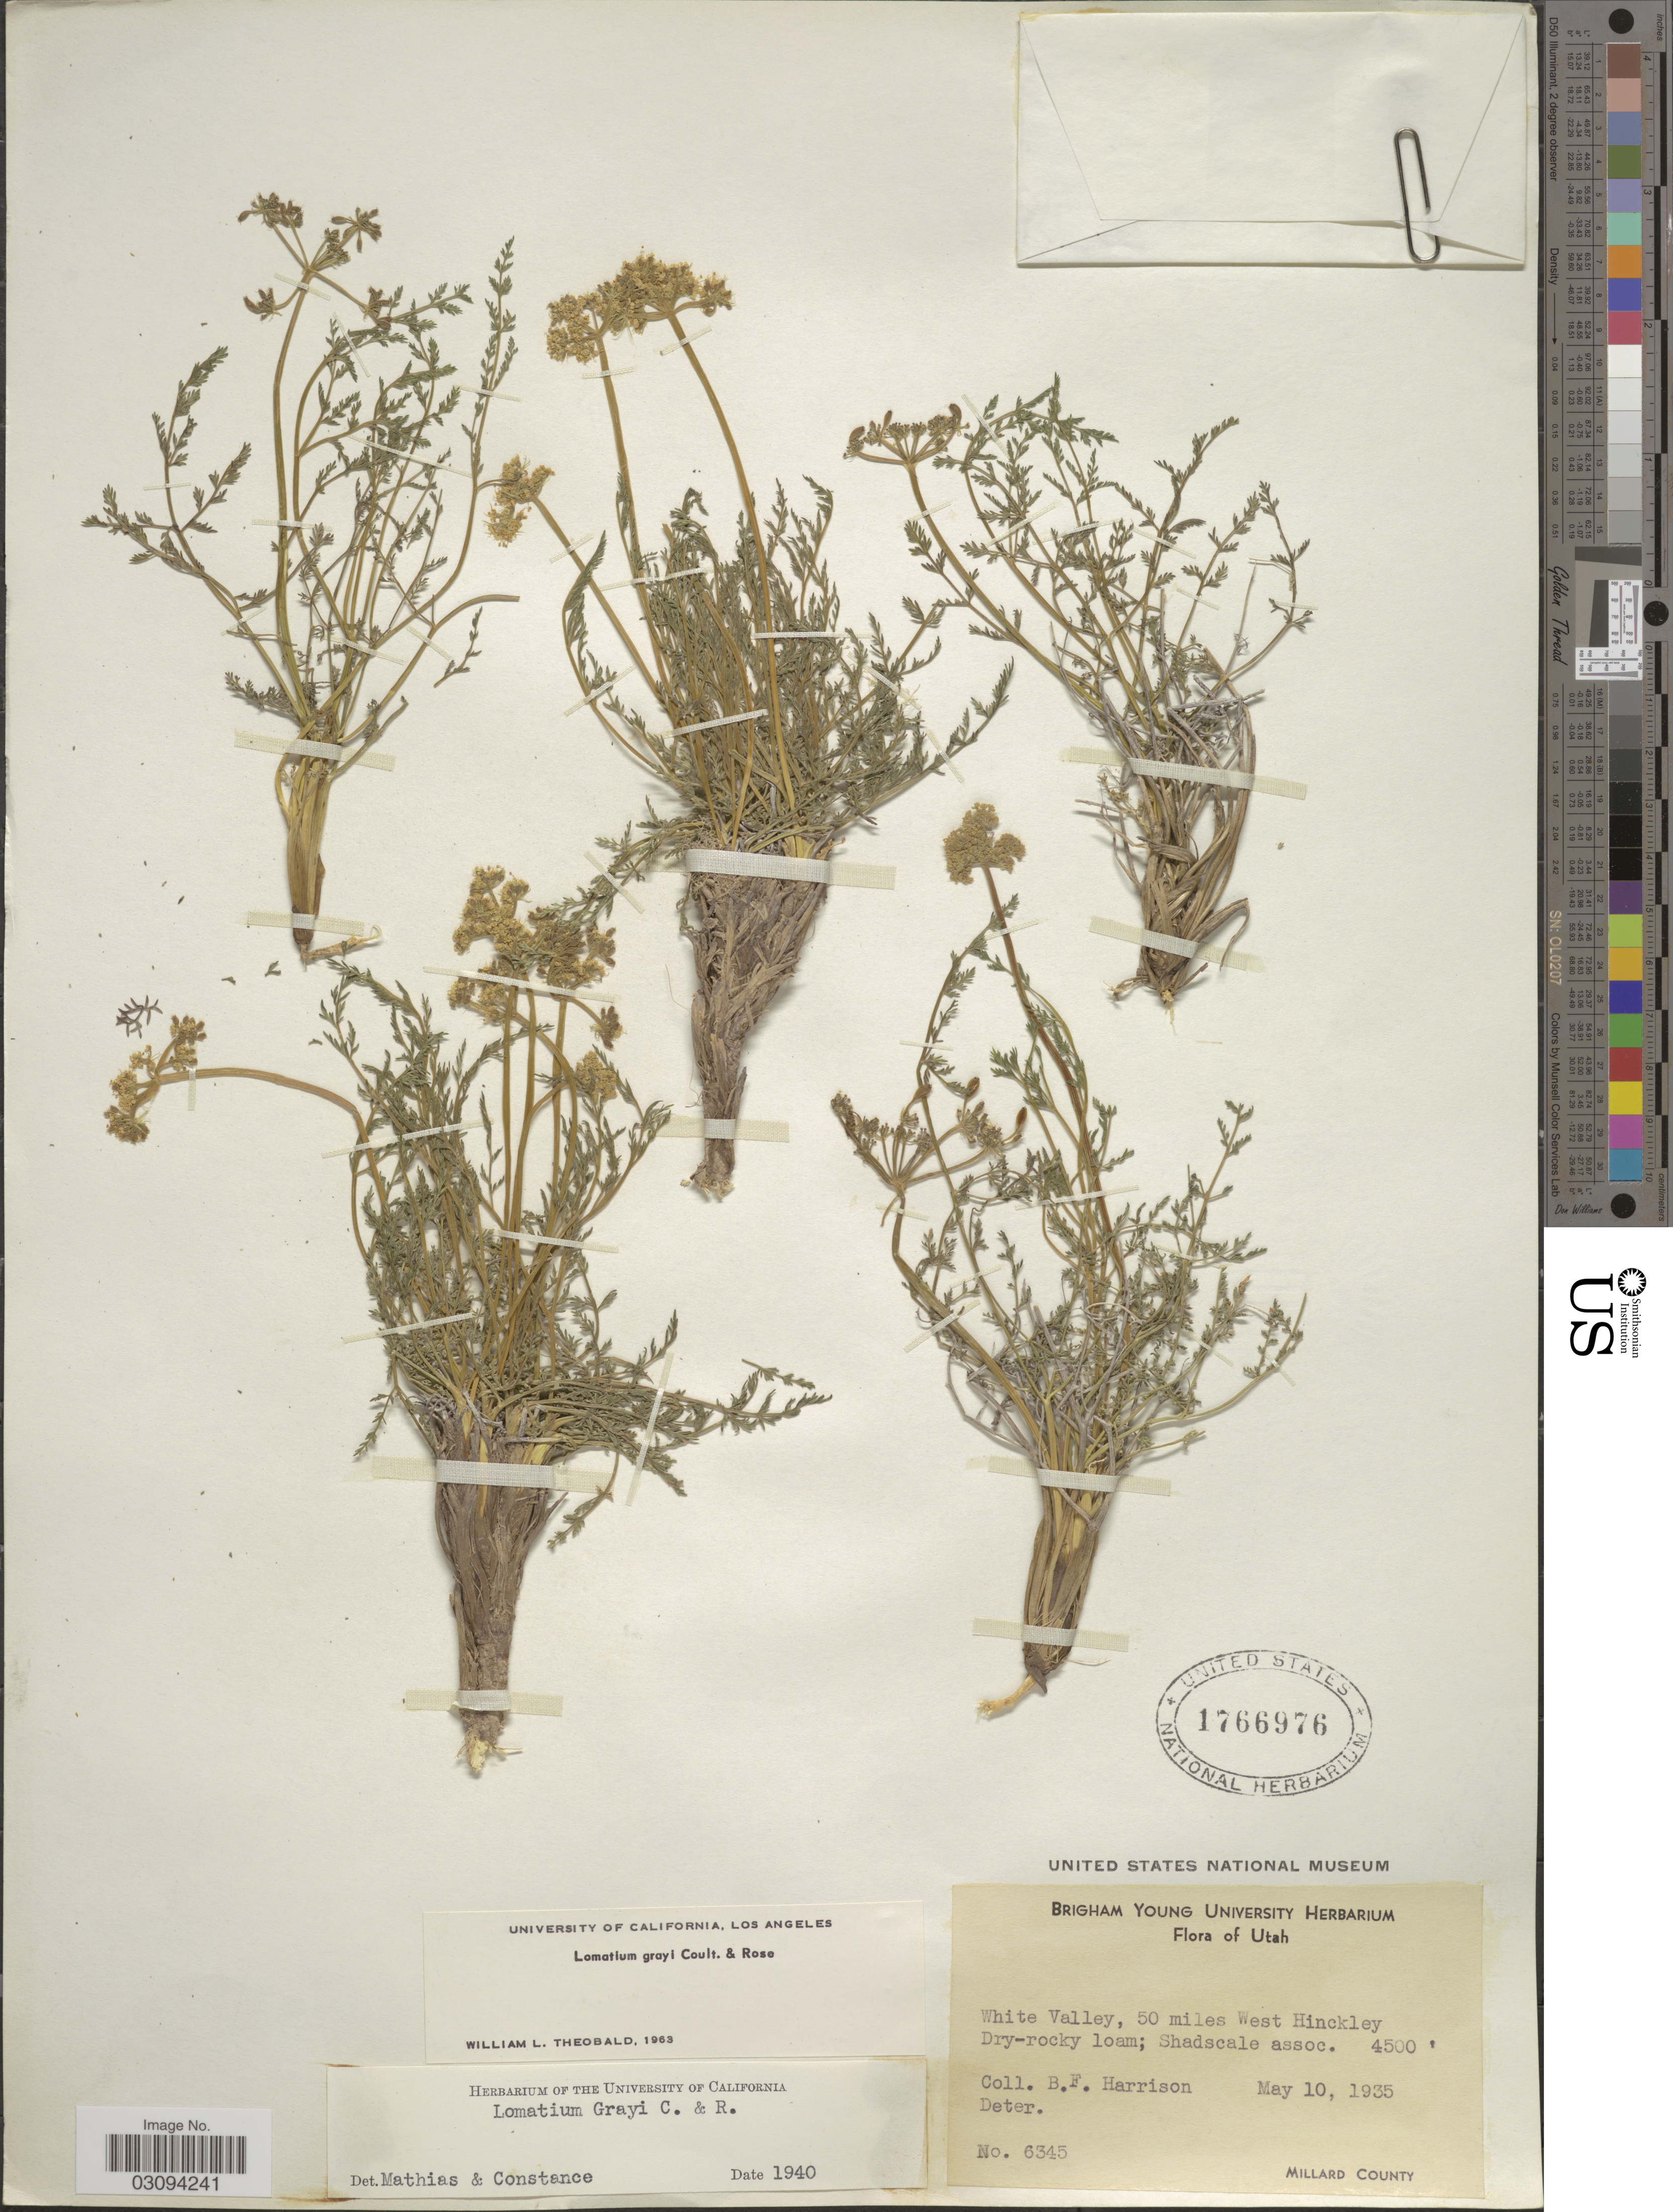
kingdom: Plantae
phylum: Tracheophyta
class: Magnoliopsida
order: Apiales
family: Apiaceae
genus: Lomatium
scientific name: Lomatium grayi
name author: (J.M. Coult. & Rose) J.M. Coult. & Rose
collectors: B. F. Harrison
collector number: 6345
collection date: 1935-05-10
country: United States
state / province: Utah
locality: White Valley, 50 miles West Hinckley. Millard County.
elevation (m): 1372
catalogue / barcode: US 1766976